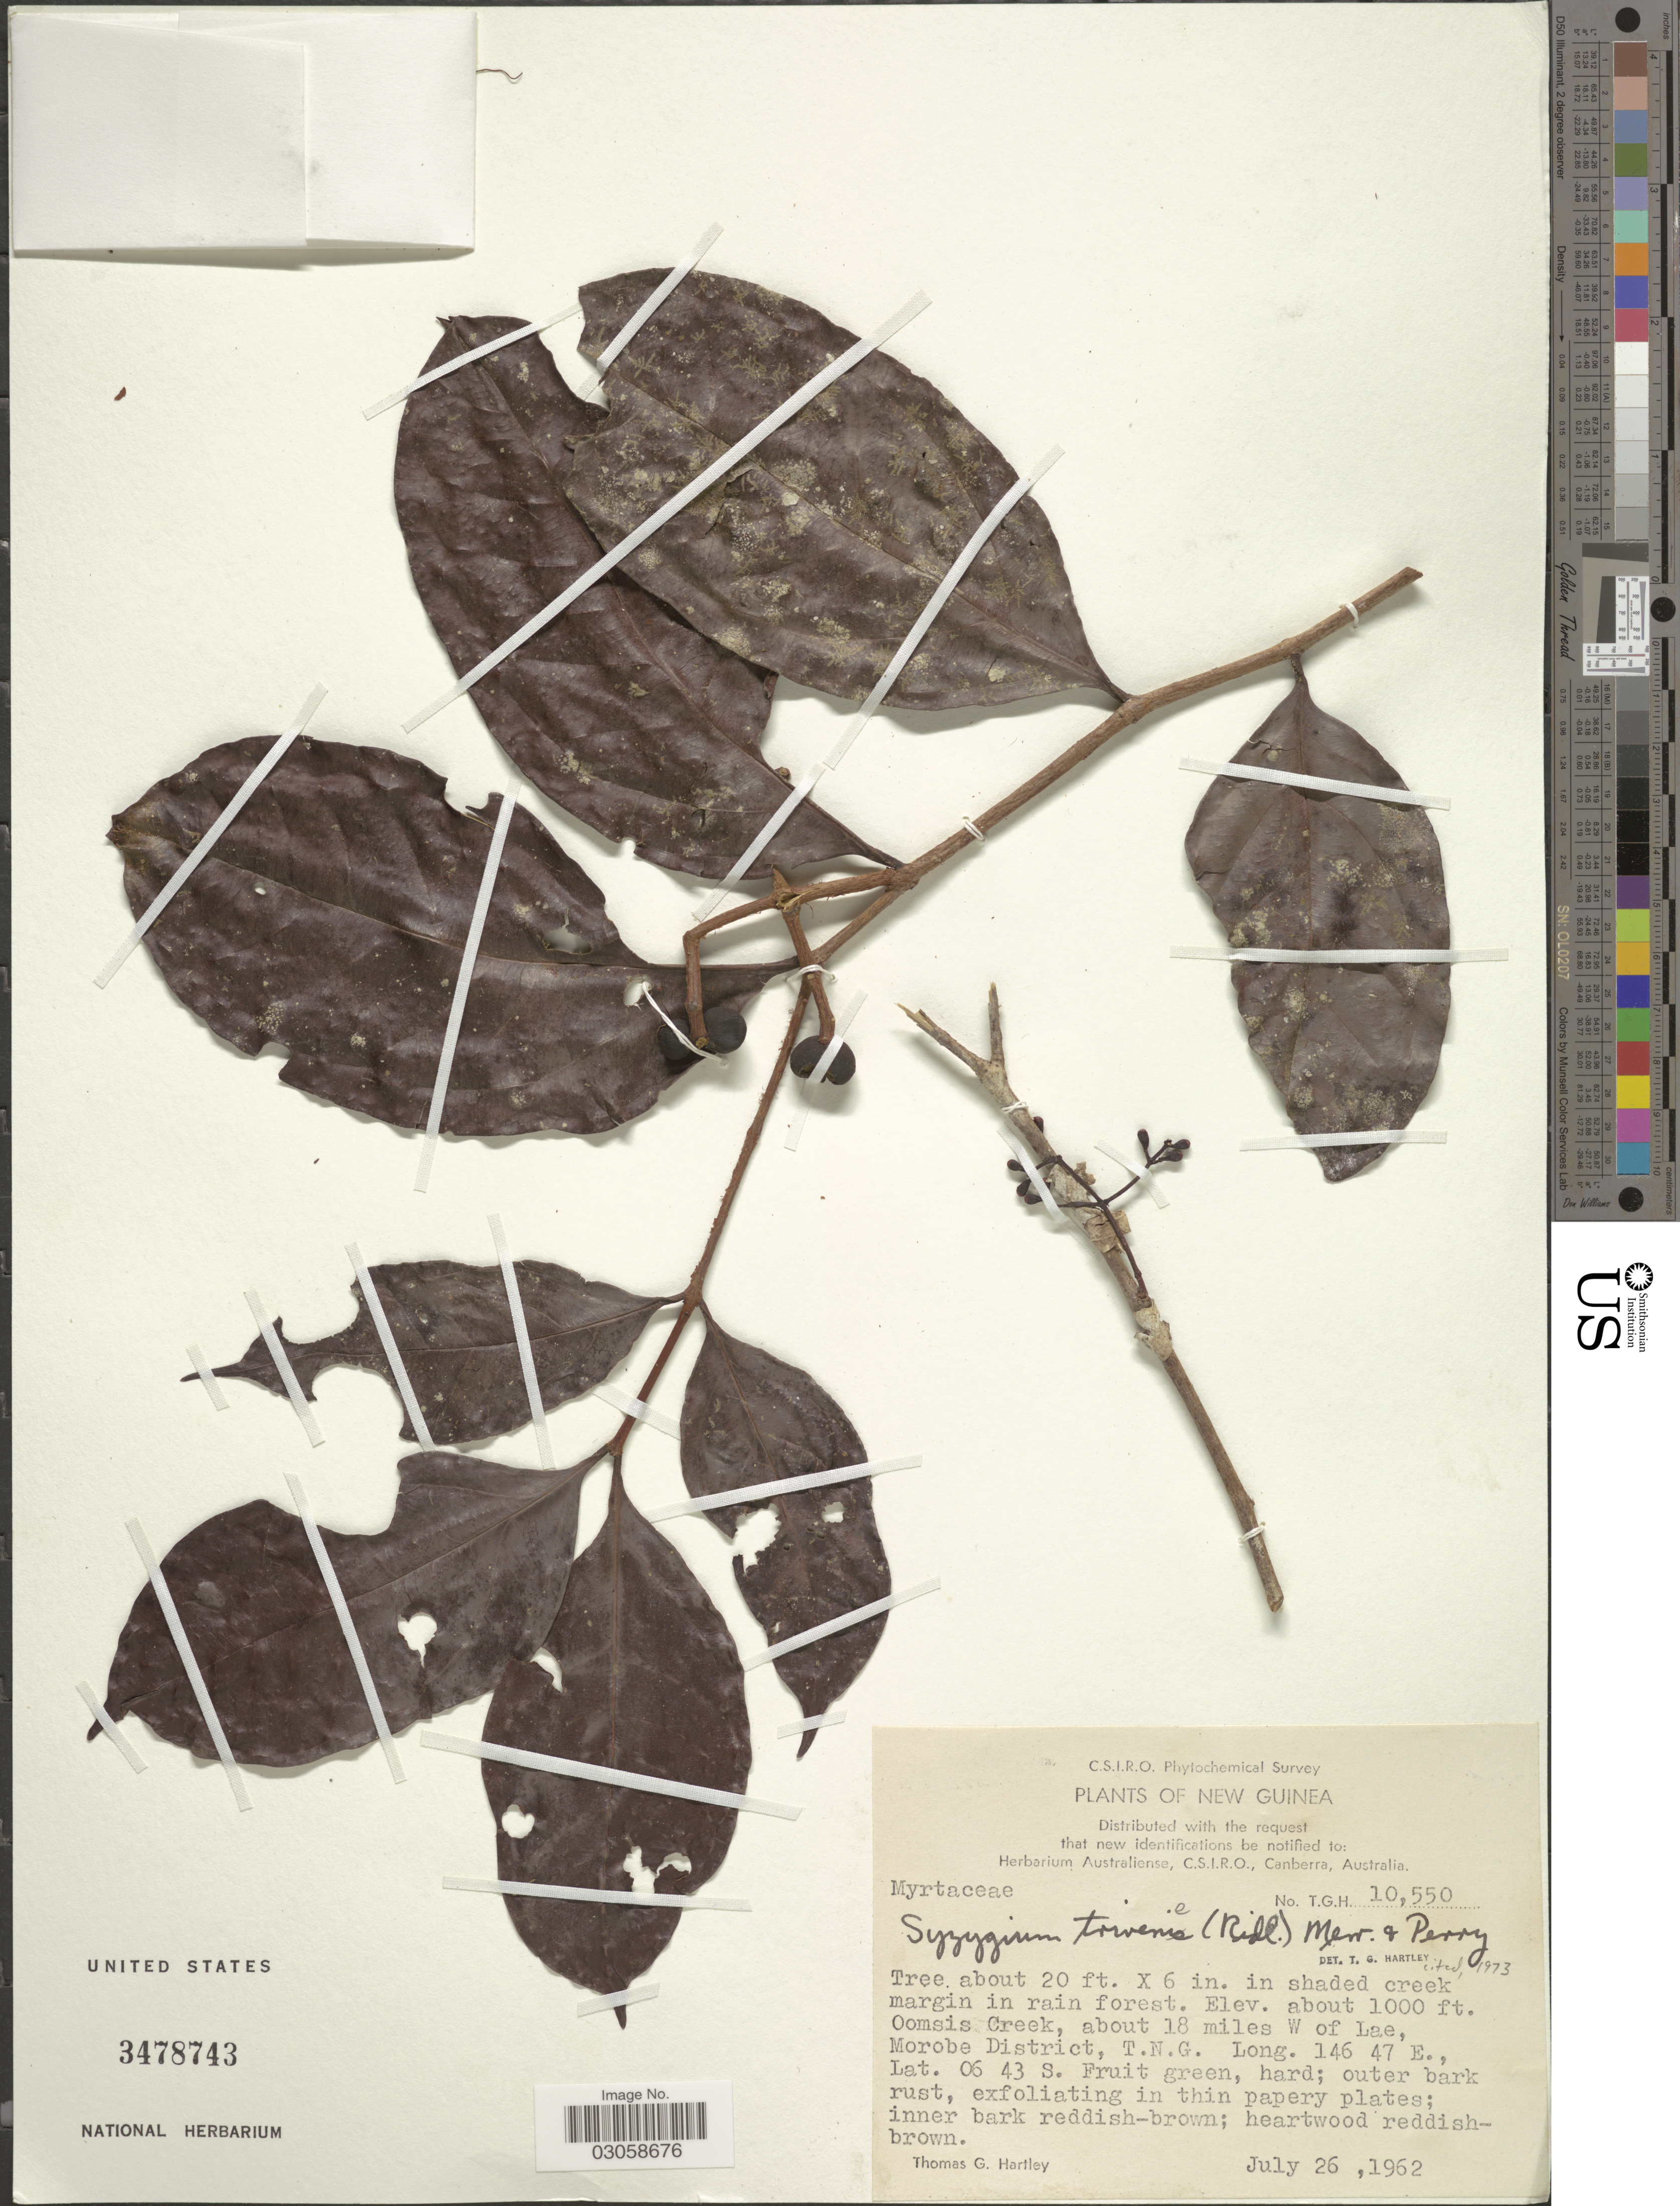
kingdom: Plantae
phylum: Tracheophyta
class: Magnoliopsida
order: Myrtales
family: Myrtaceae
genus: Syzygium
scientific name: Syzygium trivene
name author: (Ridl.) Merr. & L.M. Perry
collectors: T. G. Hartley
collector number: T.G.H. 10550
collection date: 1962-07-26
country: Papua New Guinea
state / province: Morobe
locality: New Guinea. Oomsis Creek, about 18 miles W of Lae, Morobe District, T.N.G.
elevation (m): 305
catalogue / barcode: US 3478743